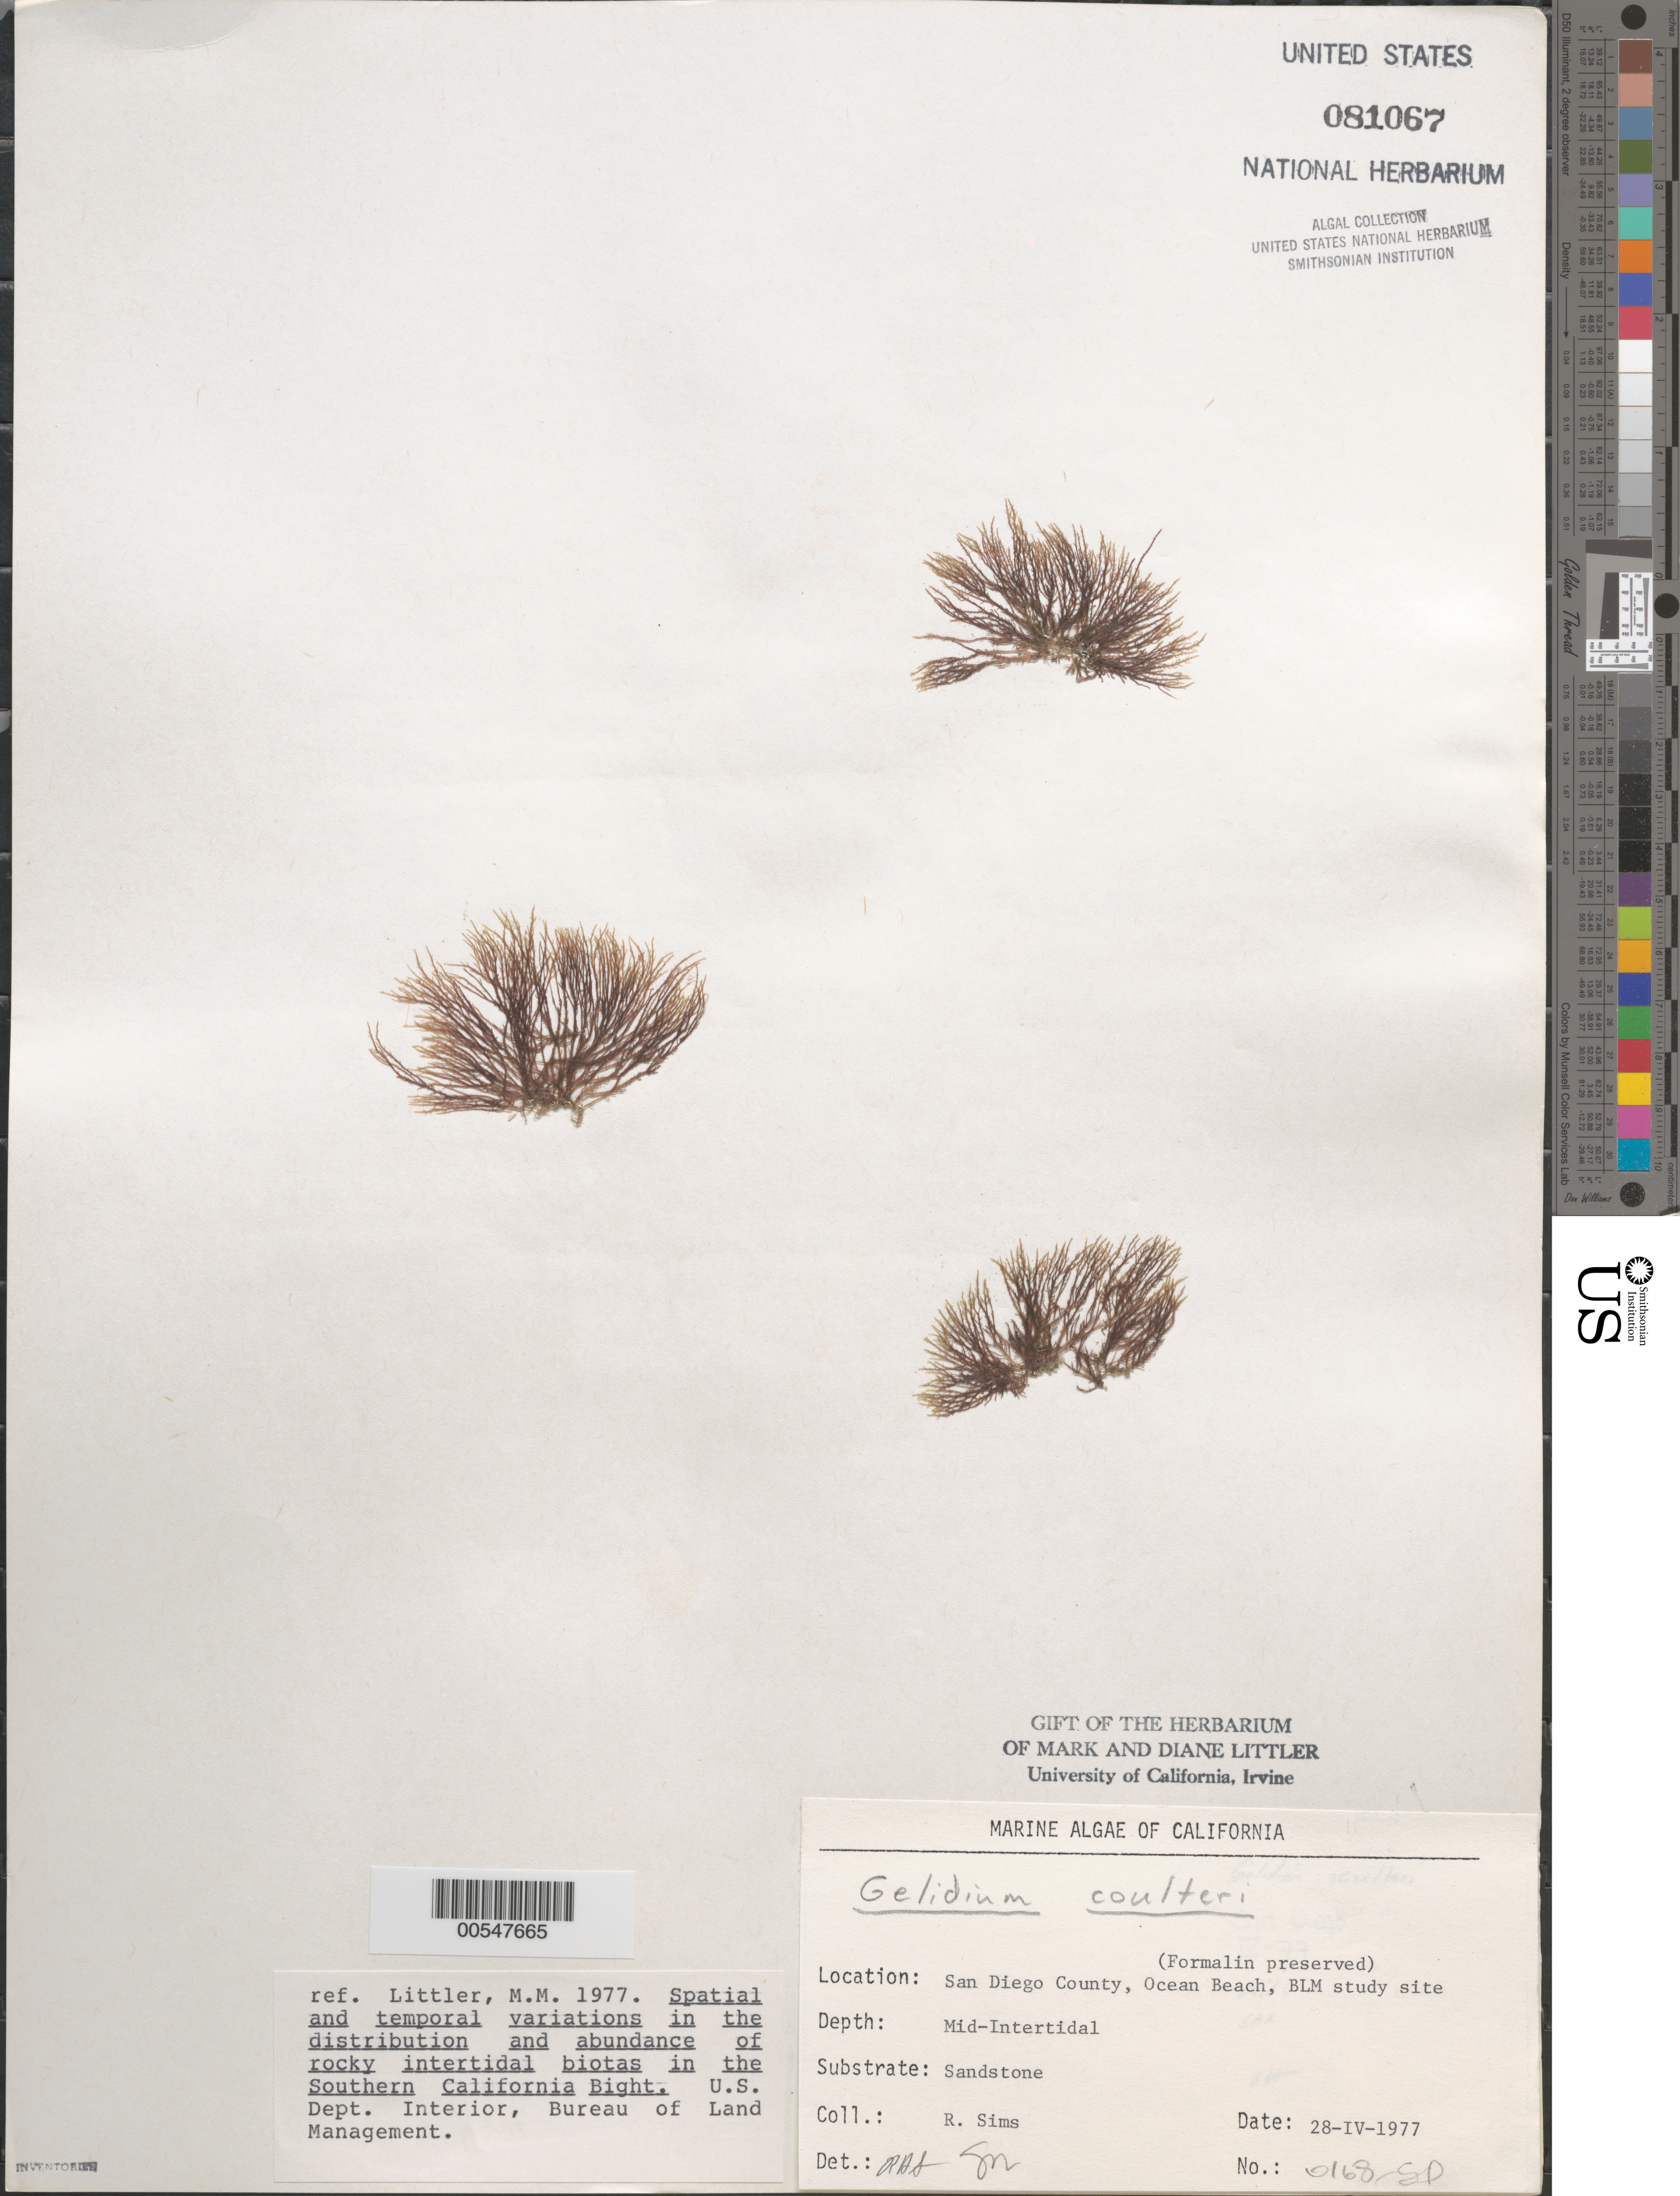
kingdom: Plantae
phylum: Rhodophyta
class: Florideophyceae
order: Gelidiales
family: Gelidiaceae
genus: Gelidium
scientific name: Gelidium coulteri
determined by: Sims, Robert H.; Murray, S. N.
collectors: R. H. Sims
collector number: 0168-sd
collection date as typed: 28 Apr 1977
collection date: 1977-04-28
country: United States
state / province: California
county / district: San Diego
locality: End of Del Monte Street, Ocean Beach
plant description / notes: BLM-SOCALBIGHT Rocky Intertidal Survey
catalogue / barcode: US 81067